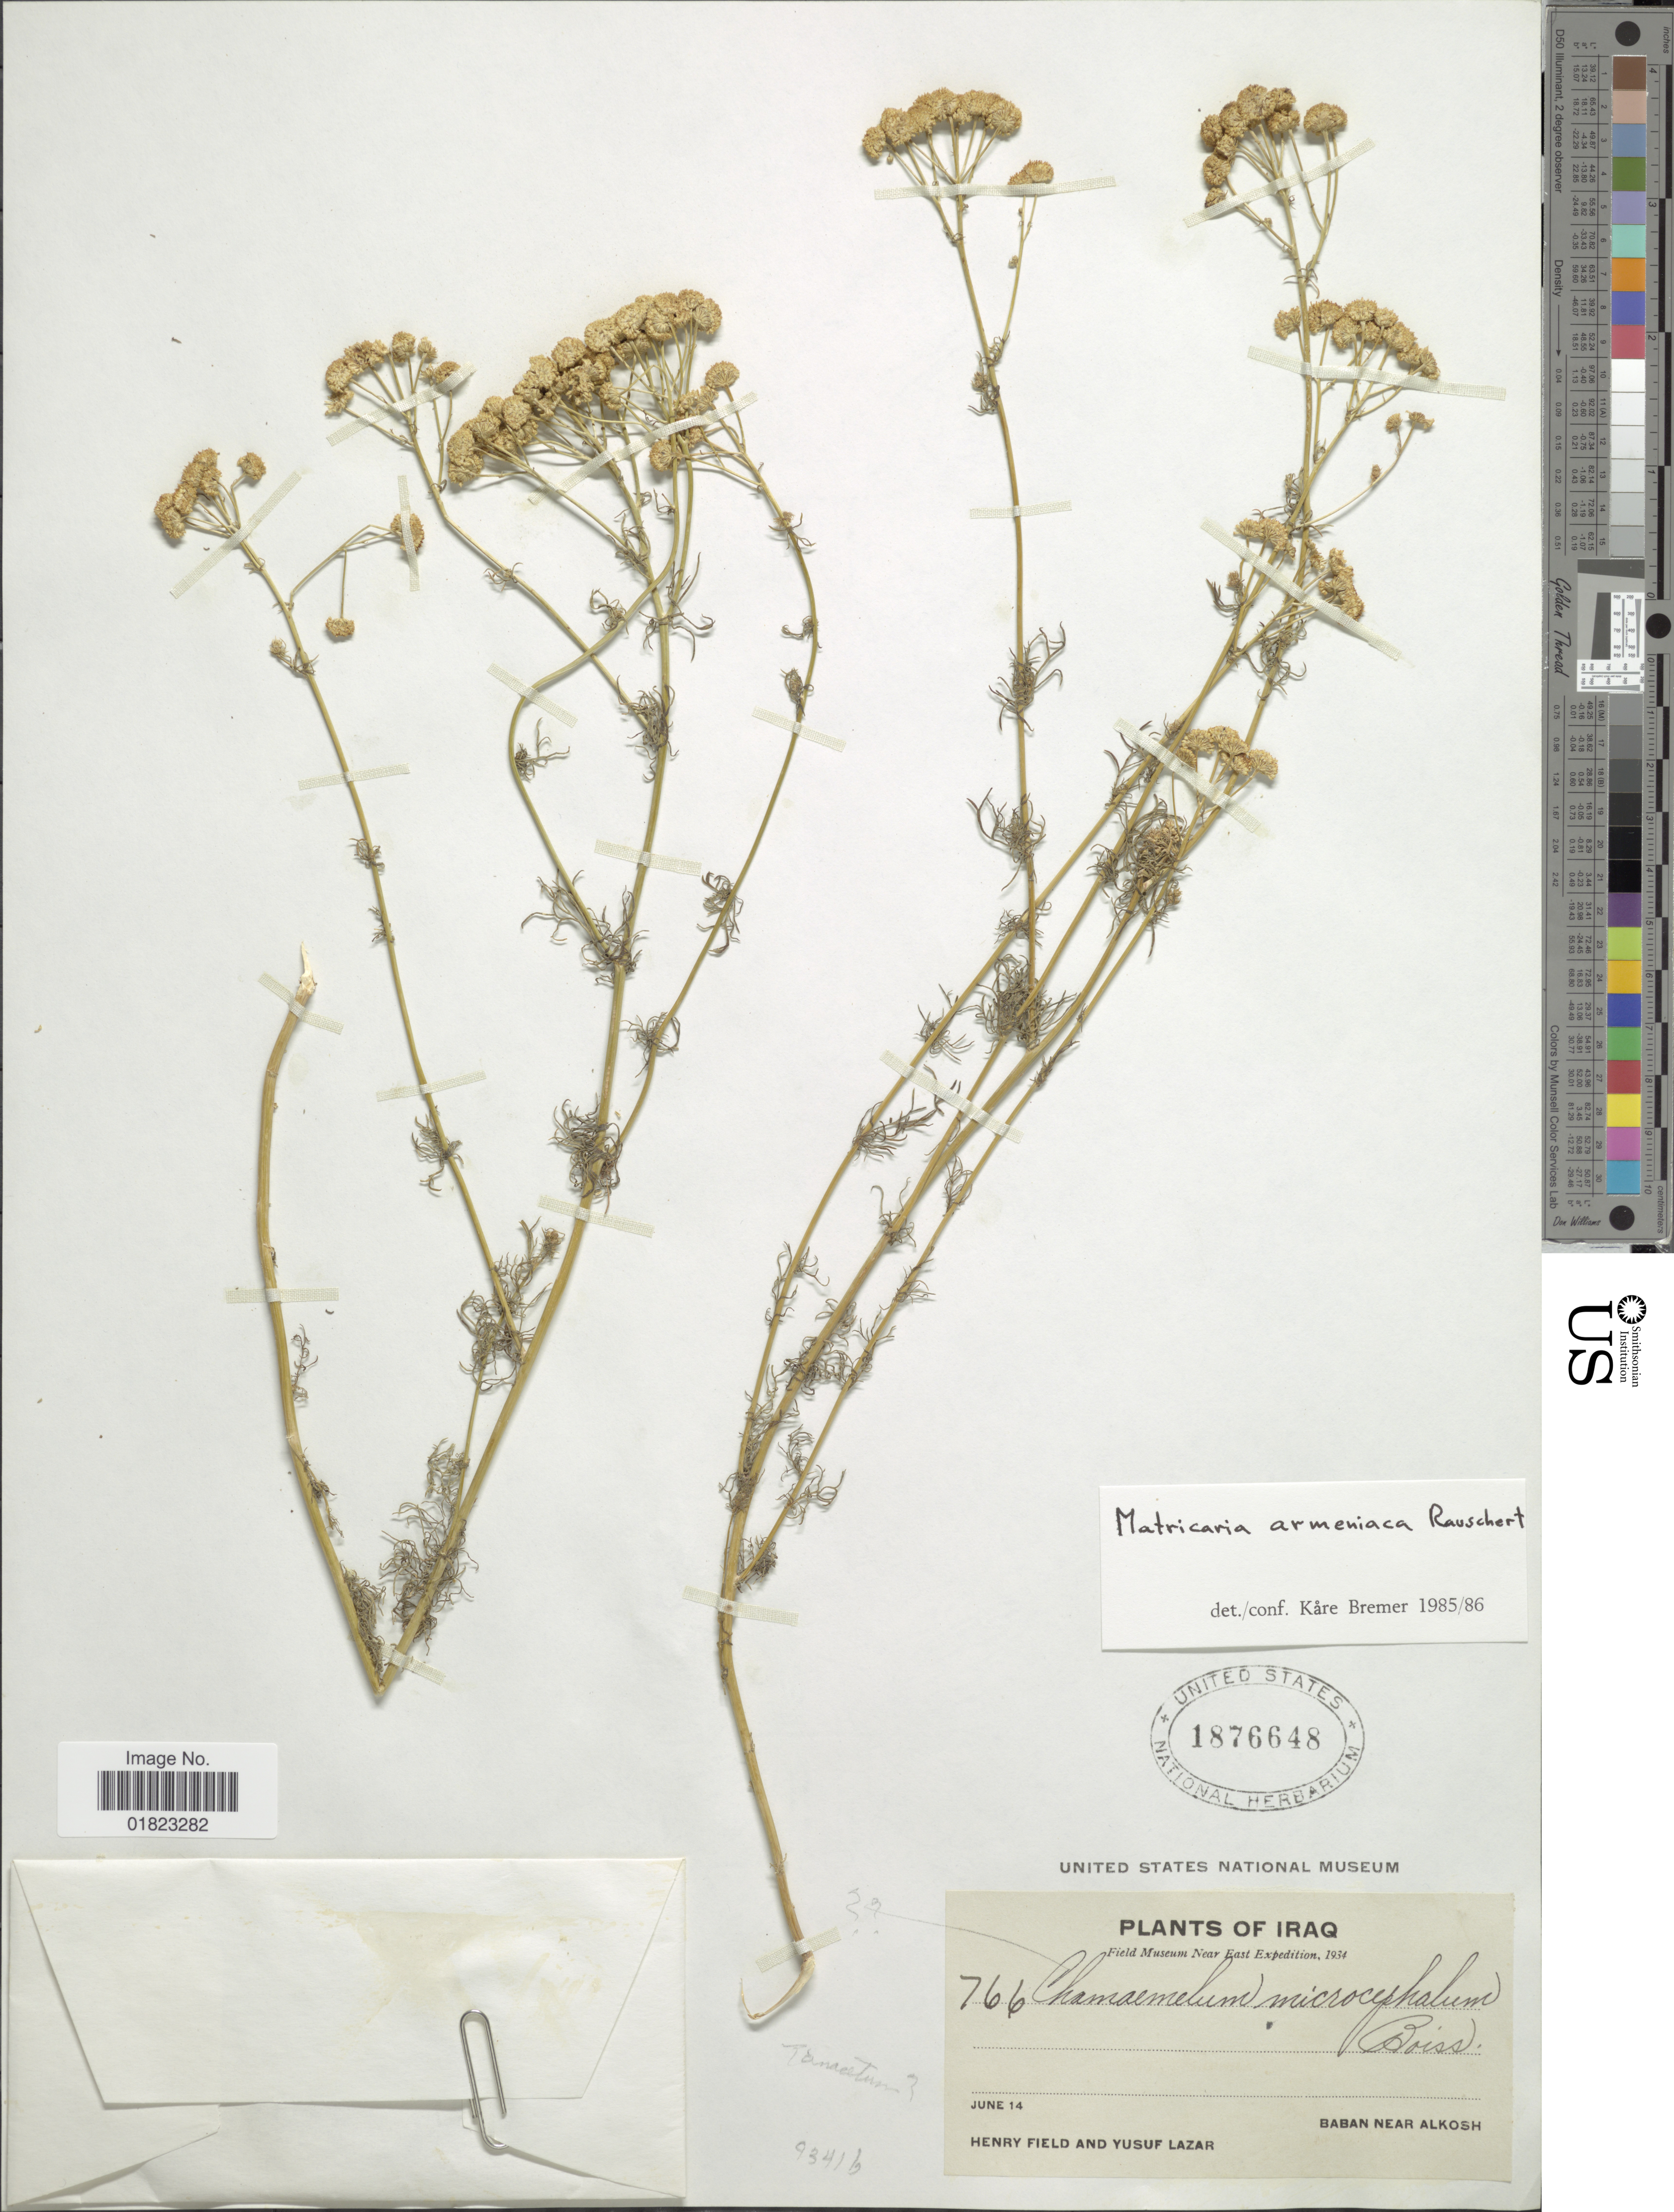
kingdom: Plantae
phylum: Tracheophyta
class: Magnoliopsida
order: Asterales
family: Asteraceae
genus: Matricaria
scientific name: Matricaria armeniaca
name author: Rauschert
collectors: H. Field & Y. Lazar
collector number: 766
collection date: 1934-06-14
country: Iraq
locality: Baban near Alkosh.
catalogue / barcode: US 1876648